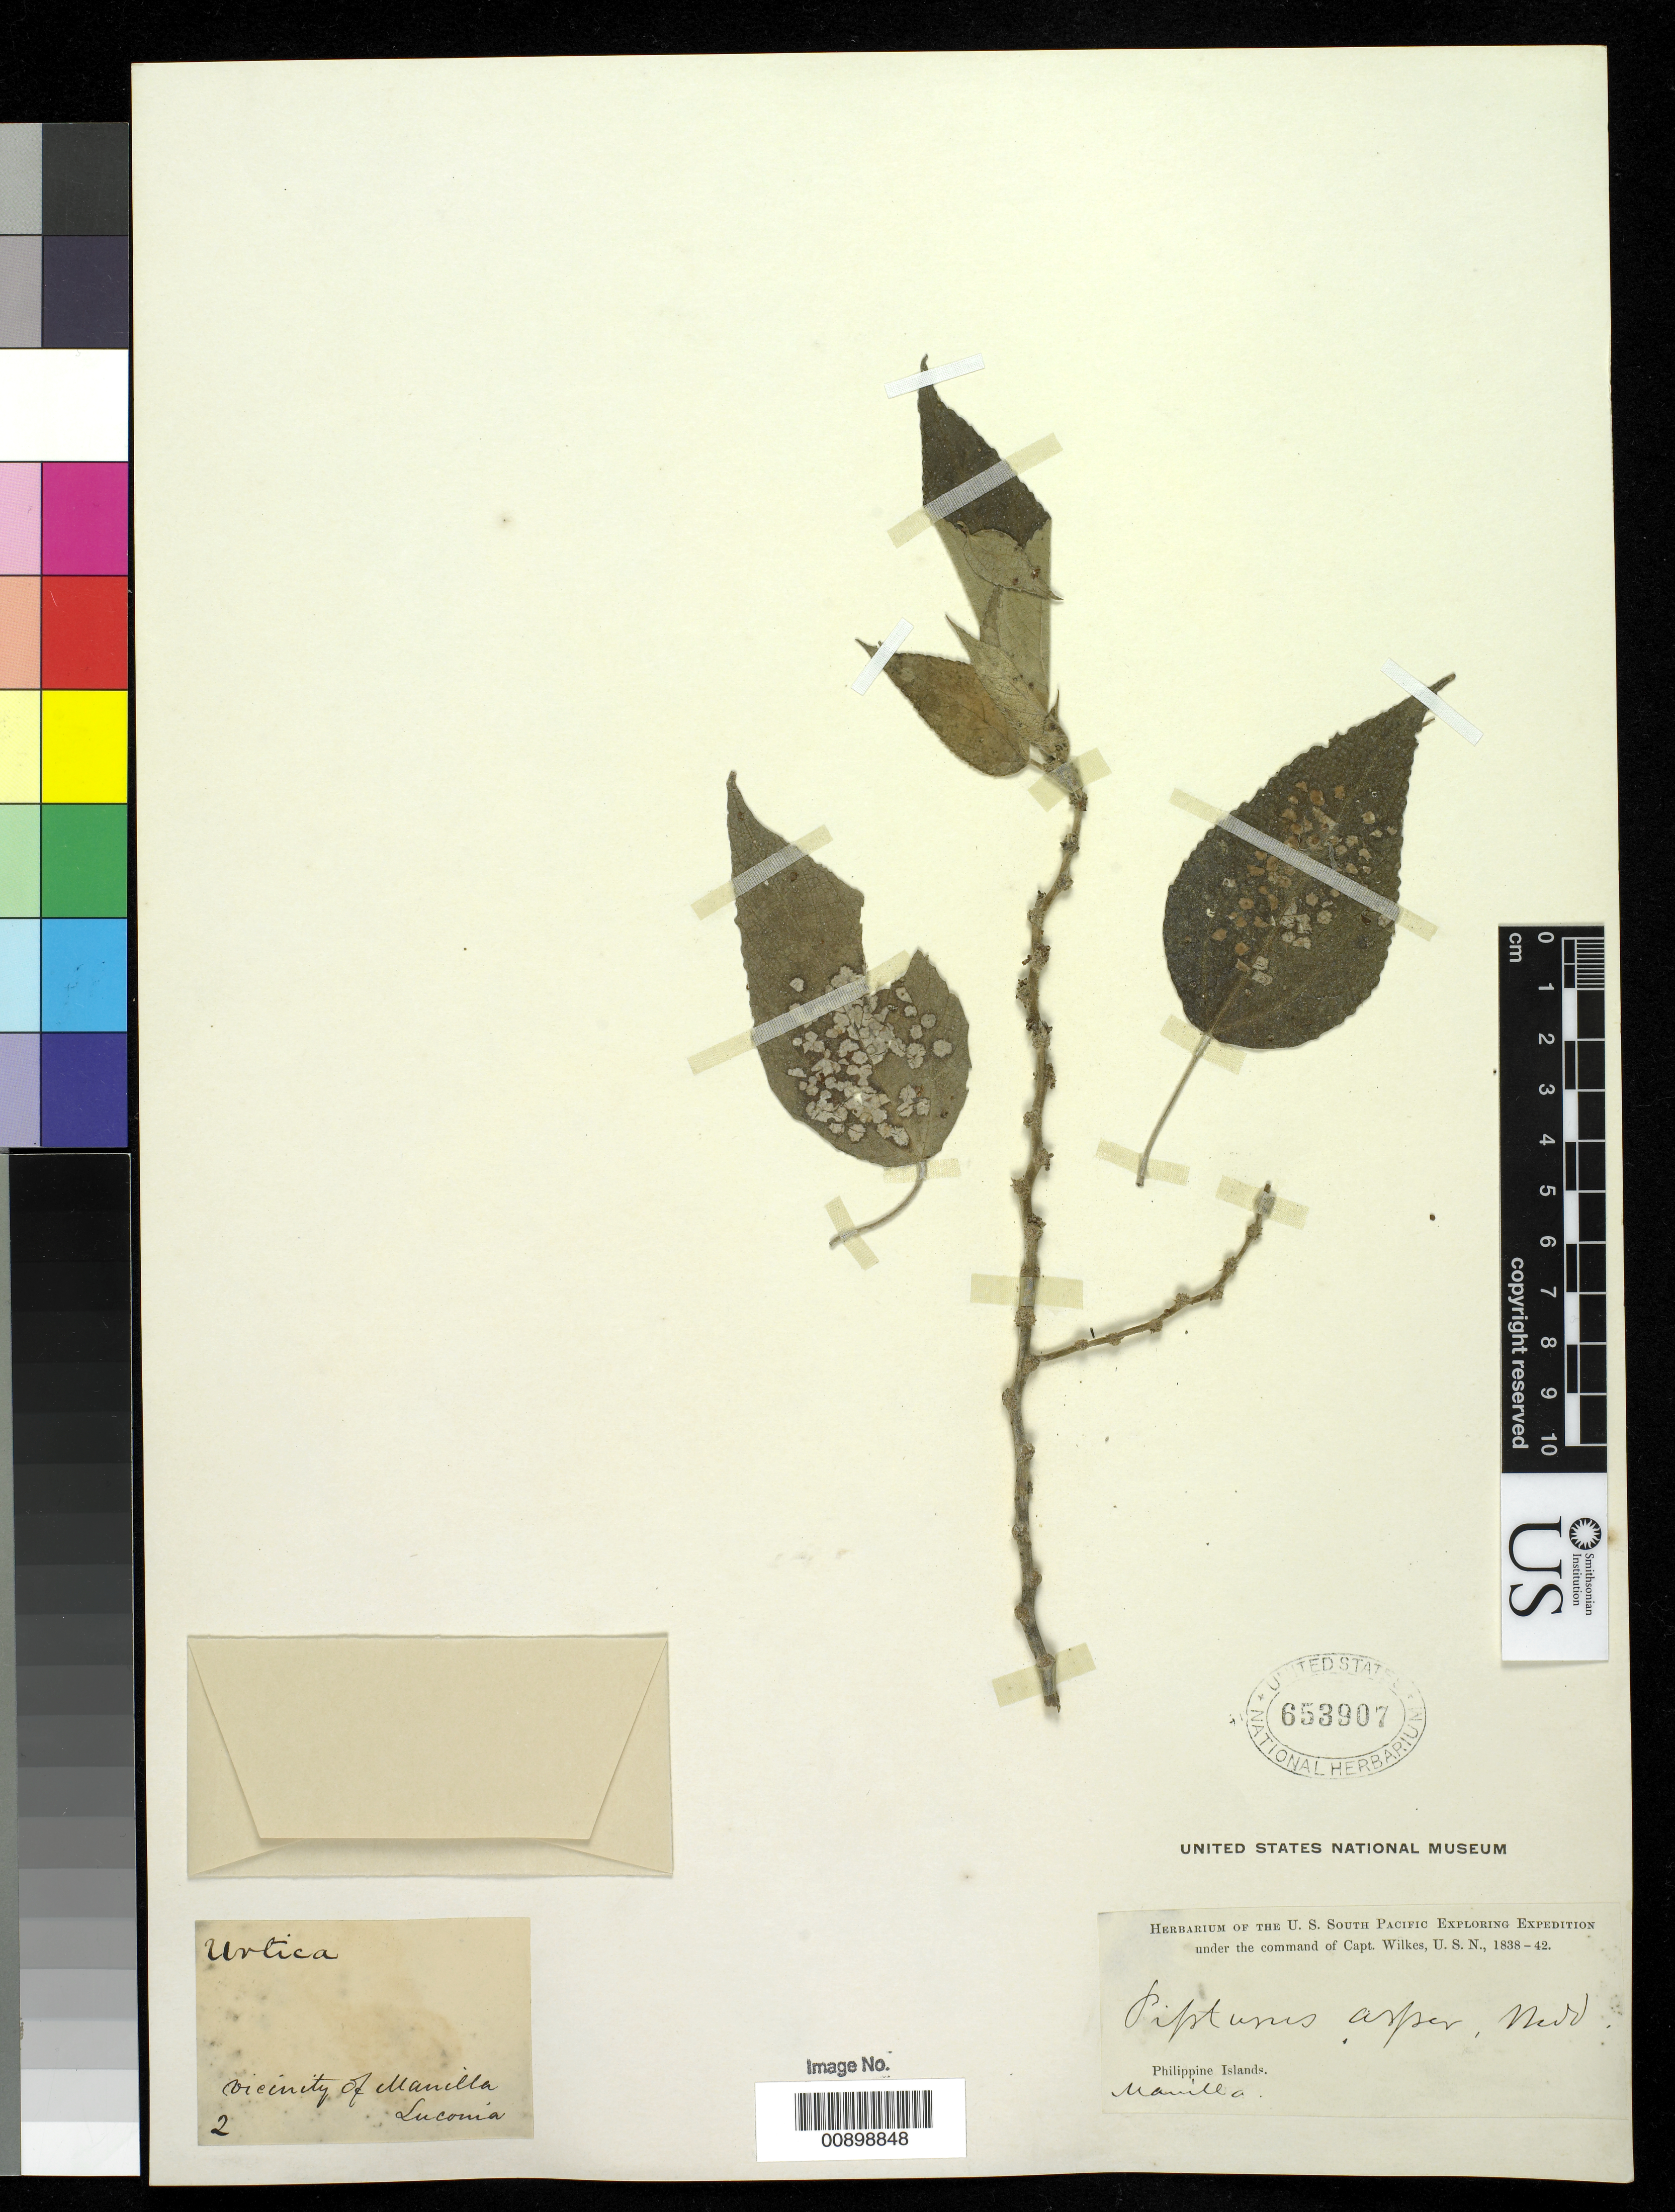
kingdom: Plantae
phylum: Tracheophyta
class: Magnoliopsida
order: Rosales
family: Urticaceae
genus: Pipturus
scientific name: Pipturus arborescens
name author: (Link) C.B. Rob.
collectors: Wilkes Explor. Exped.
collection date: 1838/1842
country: Philippines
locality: Manilla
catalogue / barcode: US 653907